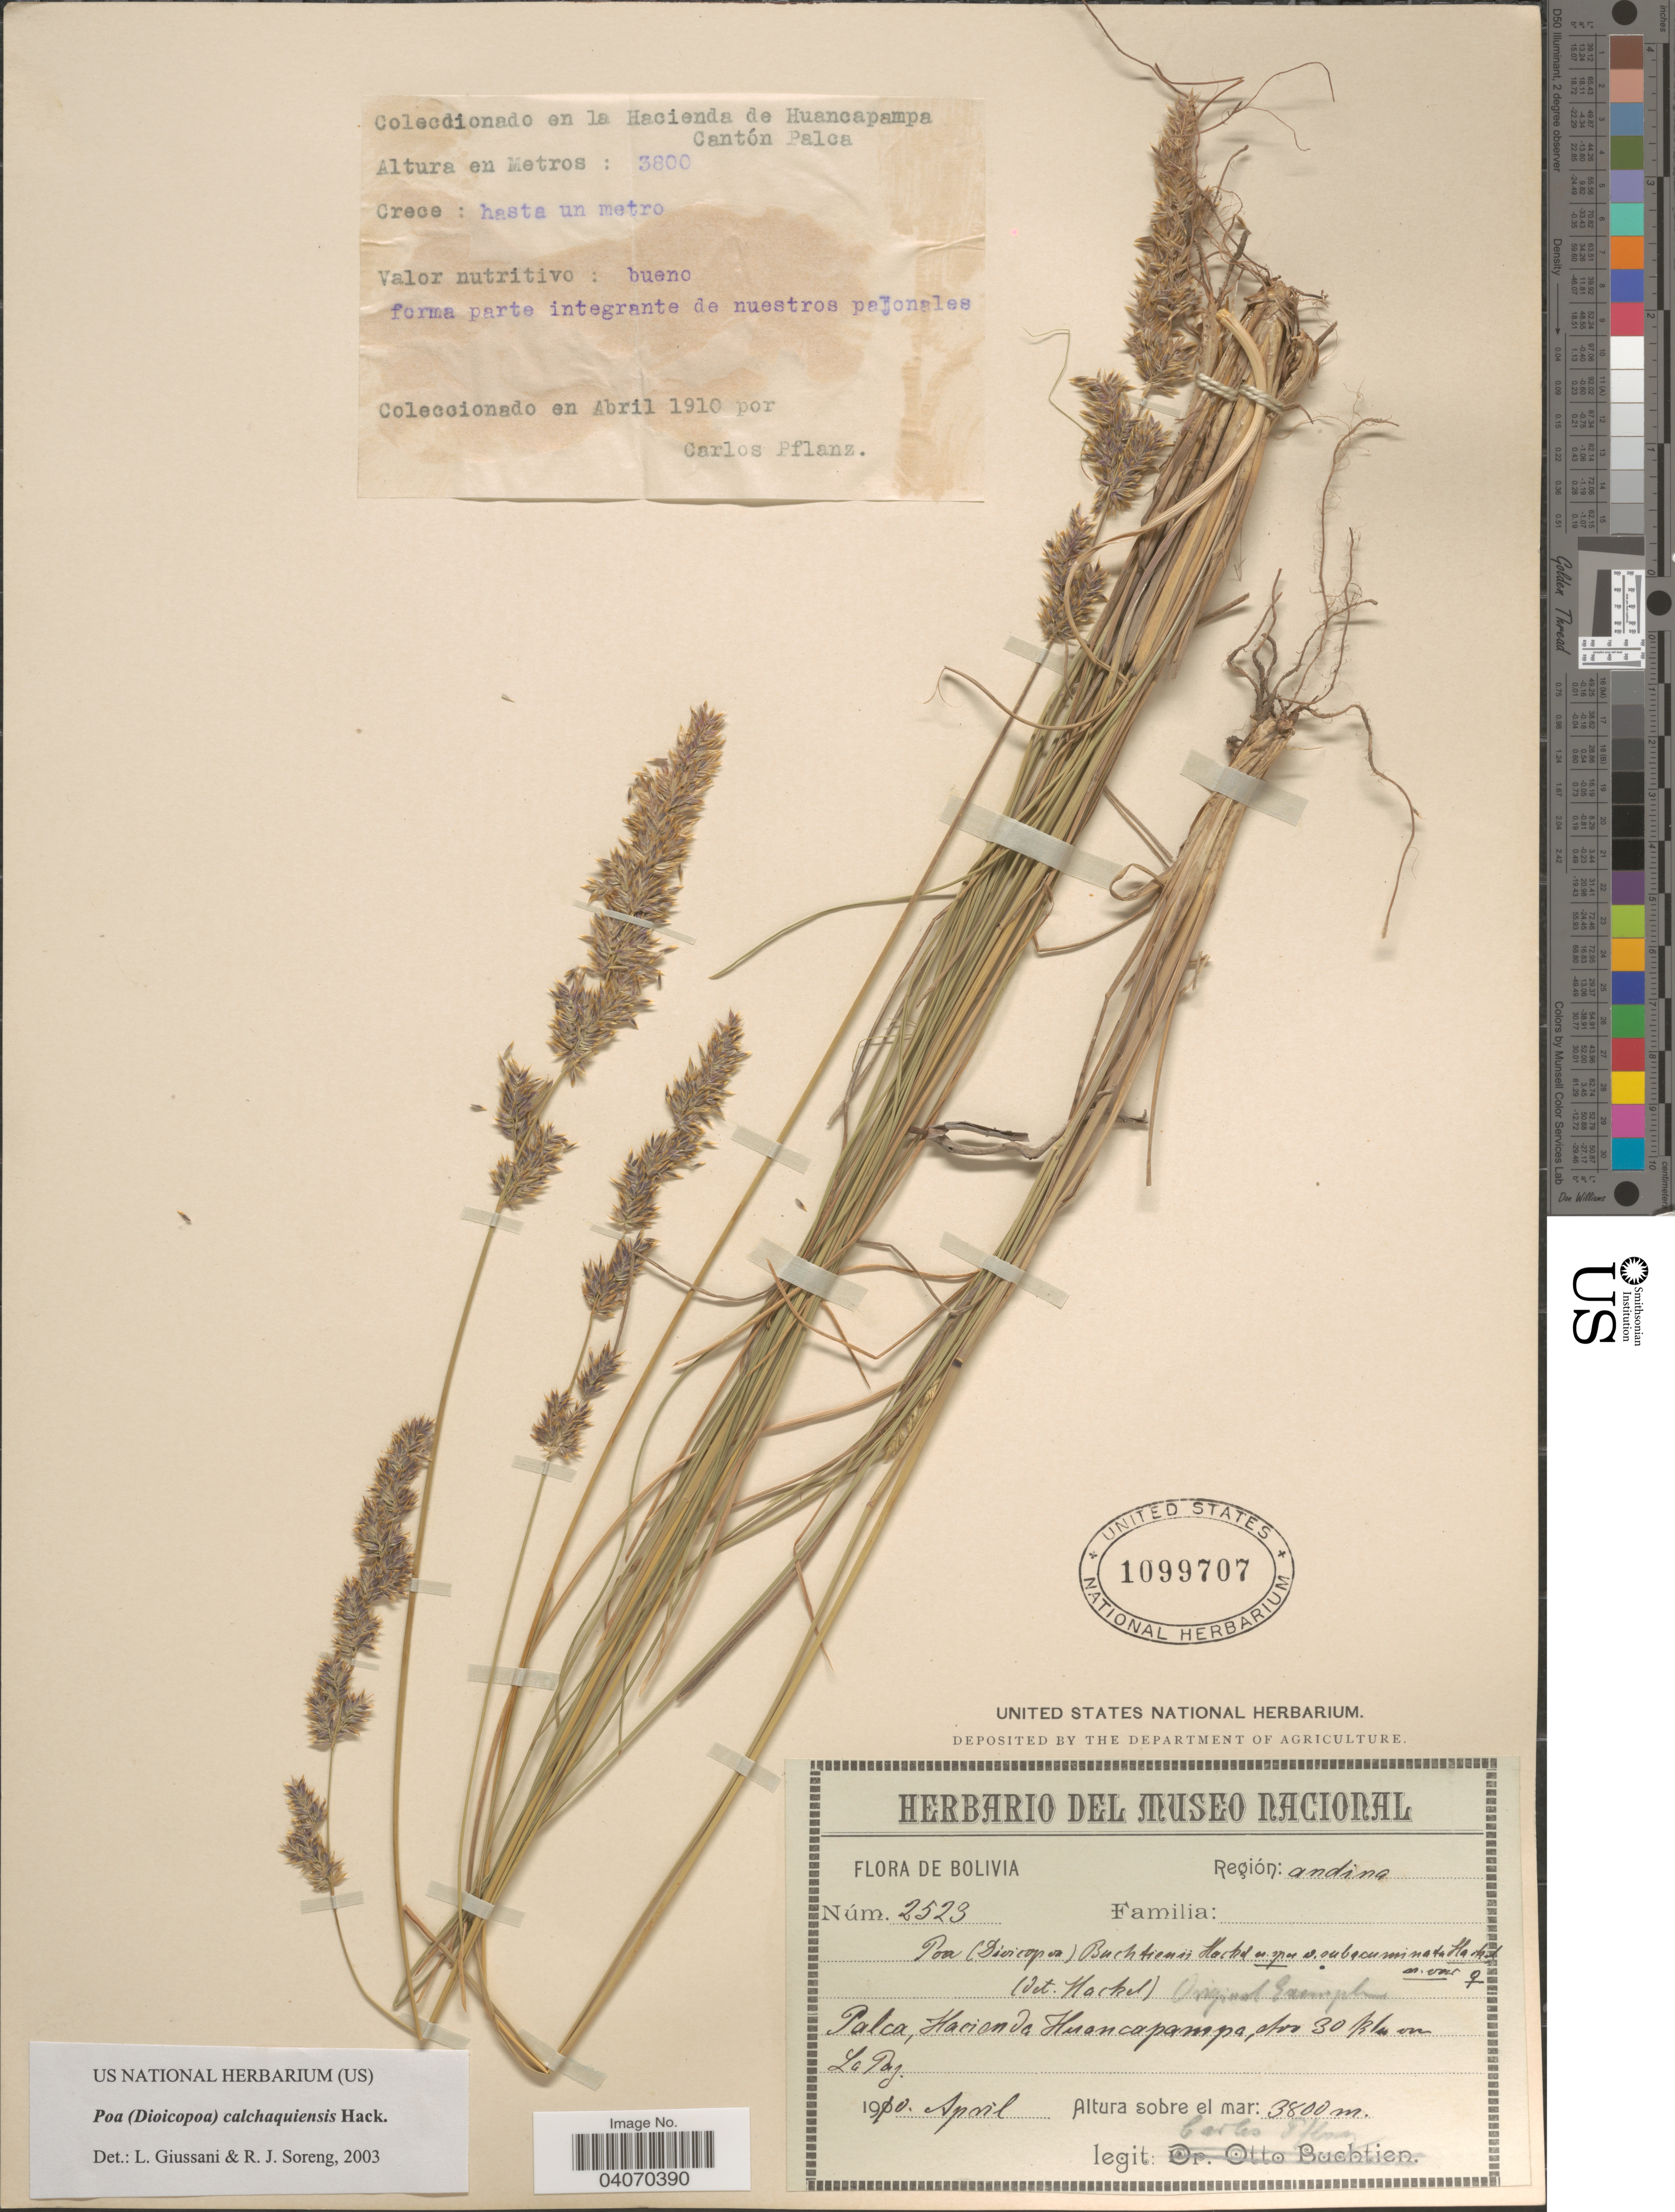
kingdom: Plantae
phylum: Tracheophyta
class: Liliopsida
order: Poales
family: Poaceae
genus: Poa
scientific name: Poa calchaquiensis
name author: Hack.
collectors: C. Pflanz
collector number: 2523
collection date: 1910-04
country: Bolivia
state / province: La Paz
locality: Región: andina. Palca, Hacienda Huancapampa, etwa 30 km von La Paz. Cantón Palca.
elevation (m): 3800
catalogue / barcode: US 1099707